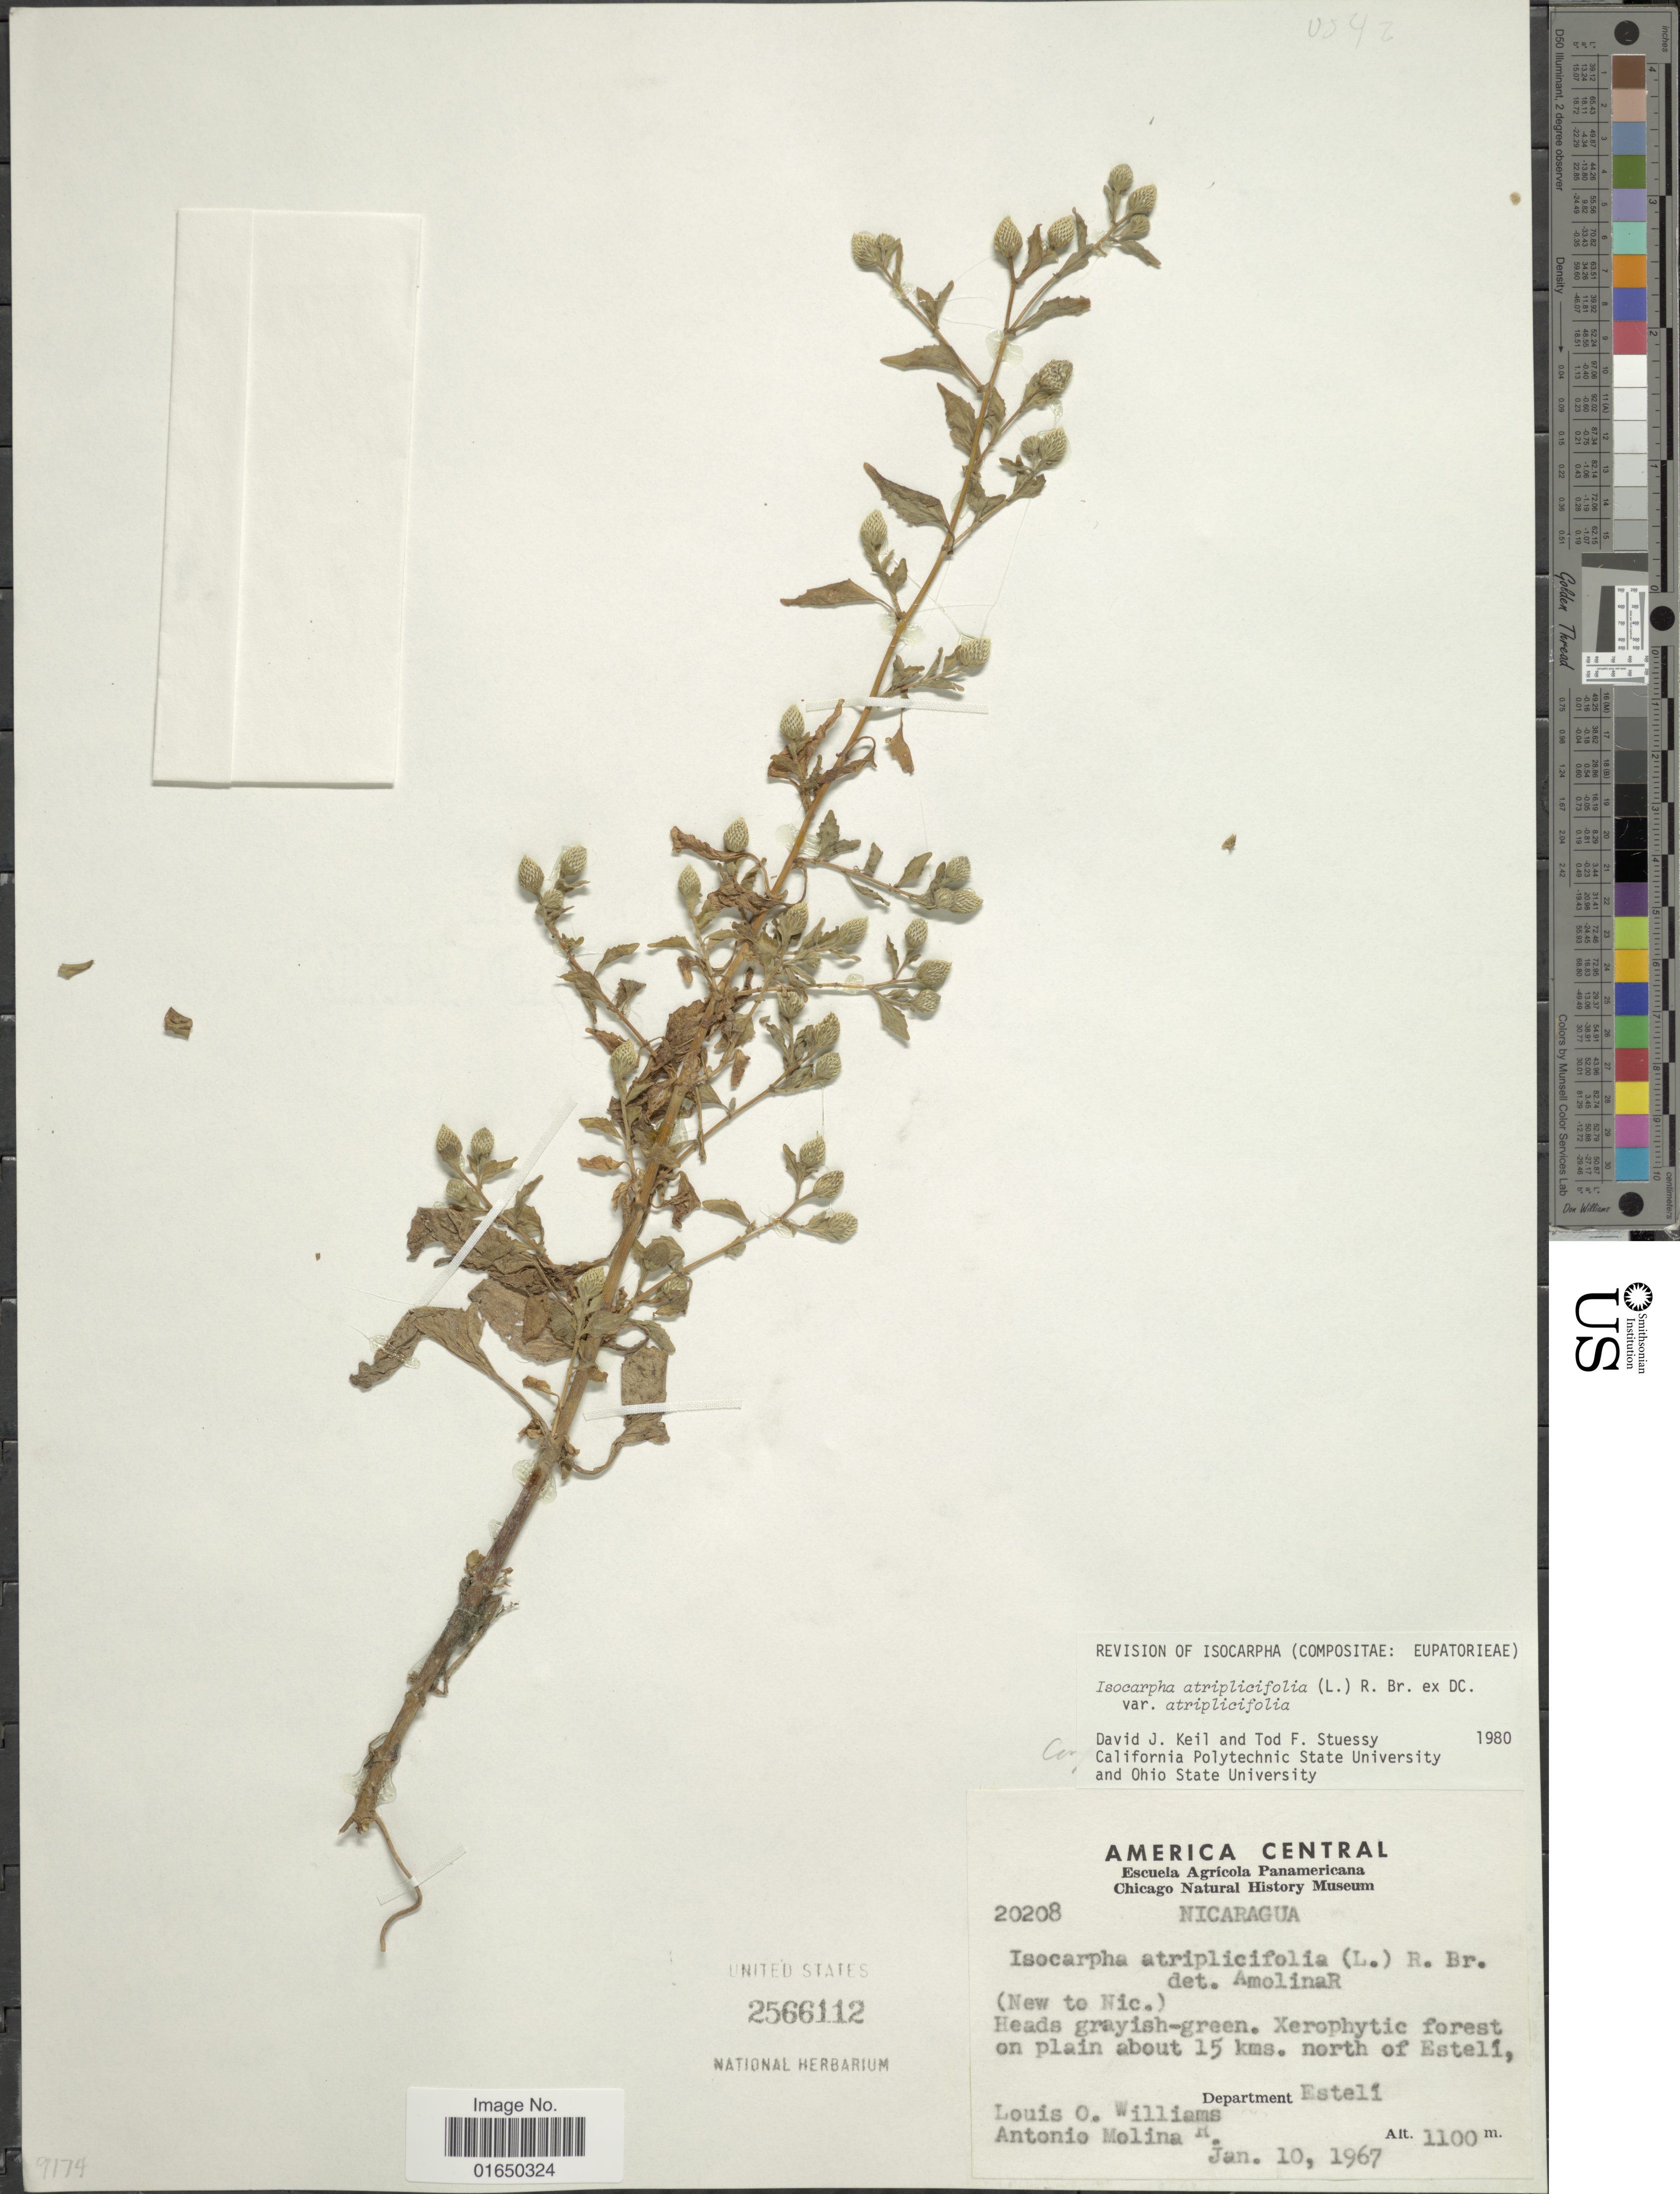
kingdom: Plantae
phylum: Tracheophyta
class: Magnoliopsida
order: Asterales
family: Asteraceae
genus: Isocarpha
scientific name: Isocarpha atriplicifolia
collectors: L. O. Williams & A. Molina R.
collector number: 20208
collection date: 1967-01-10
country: Nicaragua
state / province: Esteli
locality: Xerophytic forest on plain about 15 kms. north of Esteli, Department Esteli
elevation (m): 1100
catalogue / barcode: US 2566112